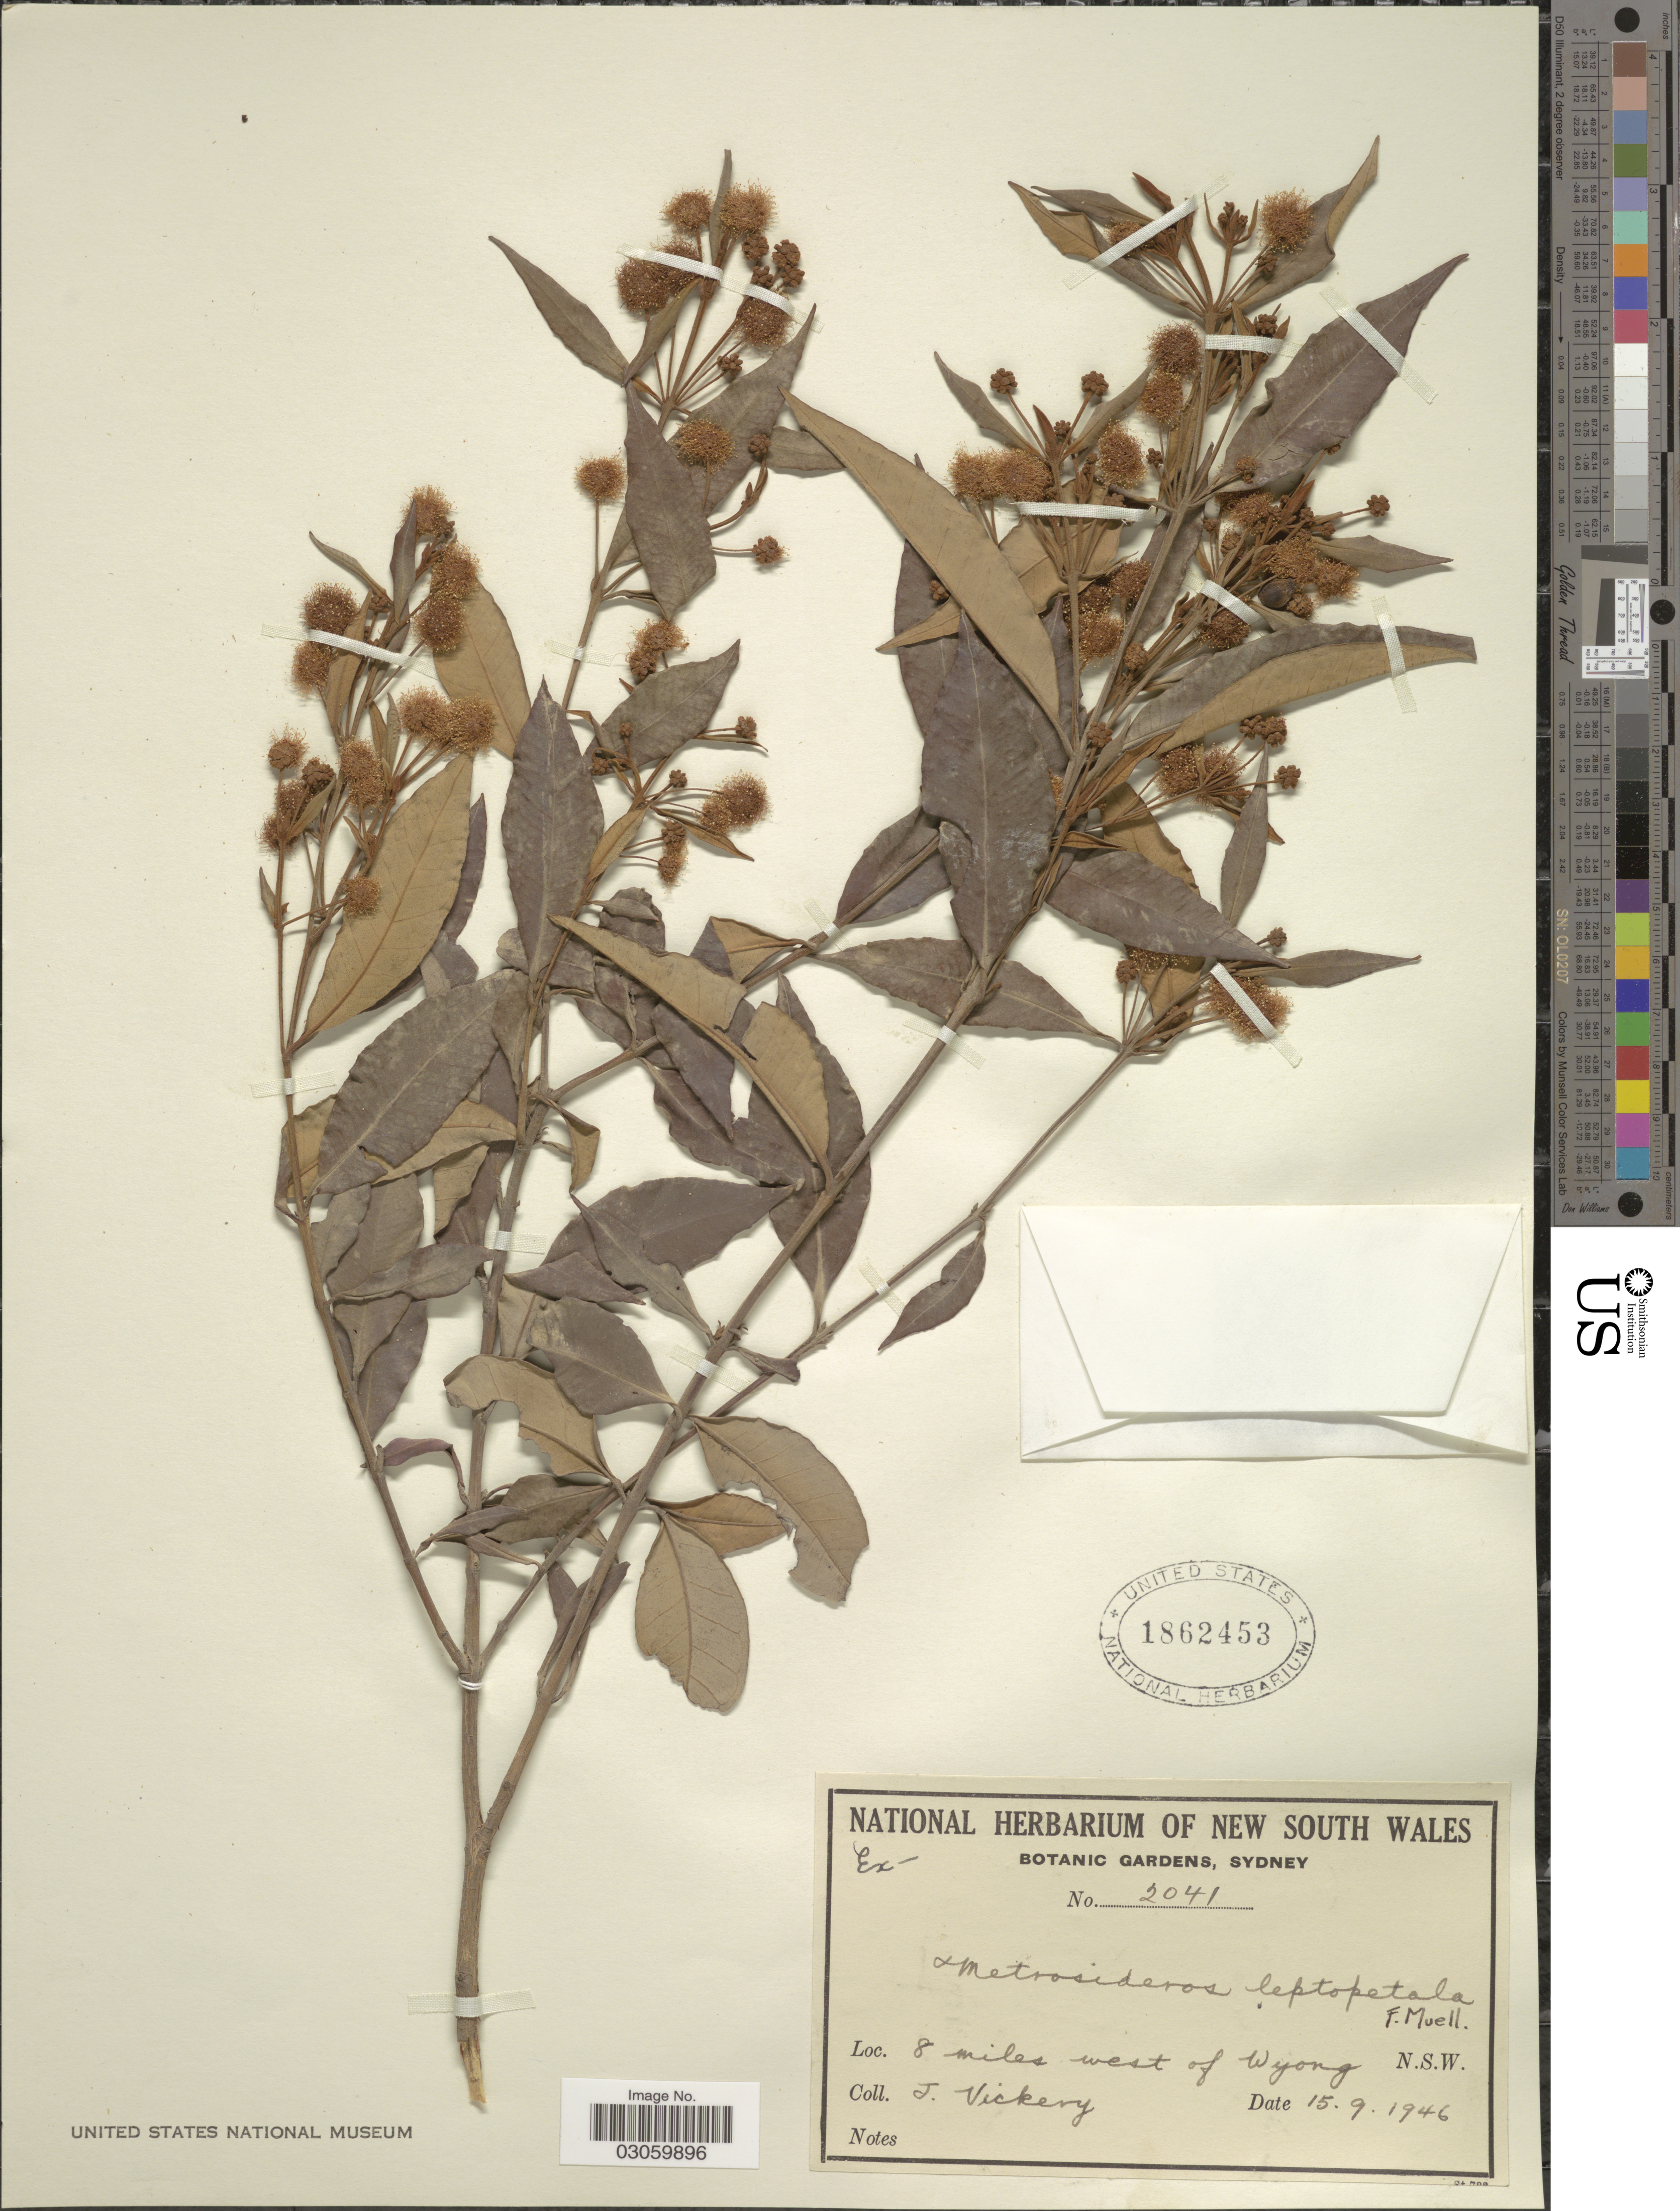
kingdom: Plantae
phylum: Tracheophyta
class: Magnoliopsida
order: Myrtales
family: Myrtaceae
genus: Metrosideros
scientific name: Metrosideros leptopetala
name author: (F. Muell.) F. Muell.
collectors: J. Vickery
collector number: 2041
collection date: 1946-09-15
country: Australia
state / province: New South Wales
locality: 8 miles west of Wyong. N. S. W.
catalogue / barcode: US 1862453